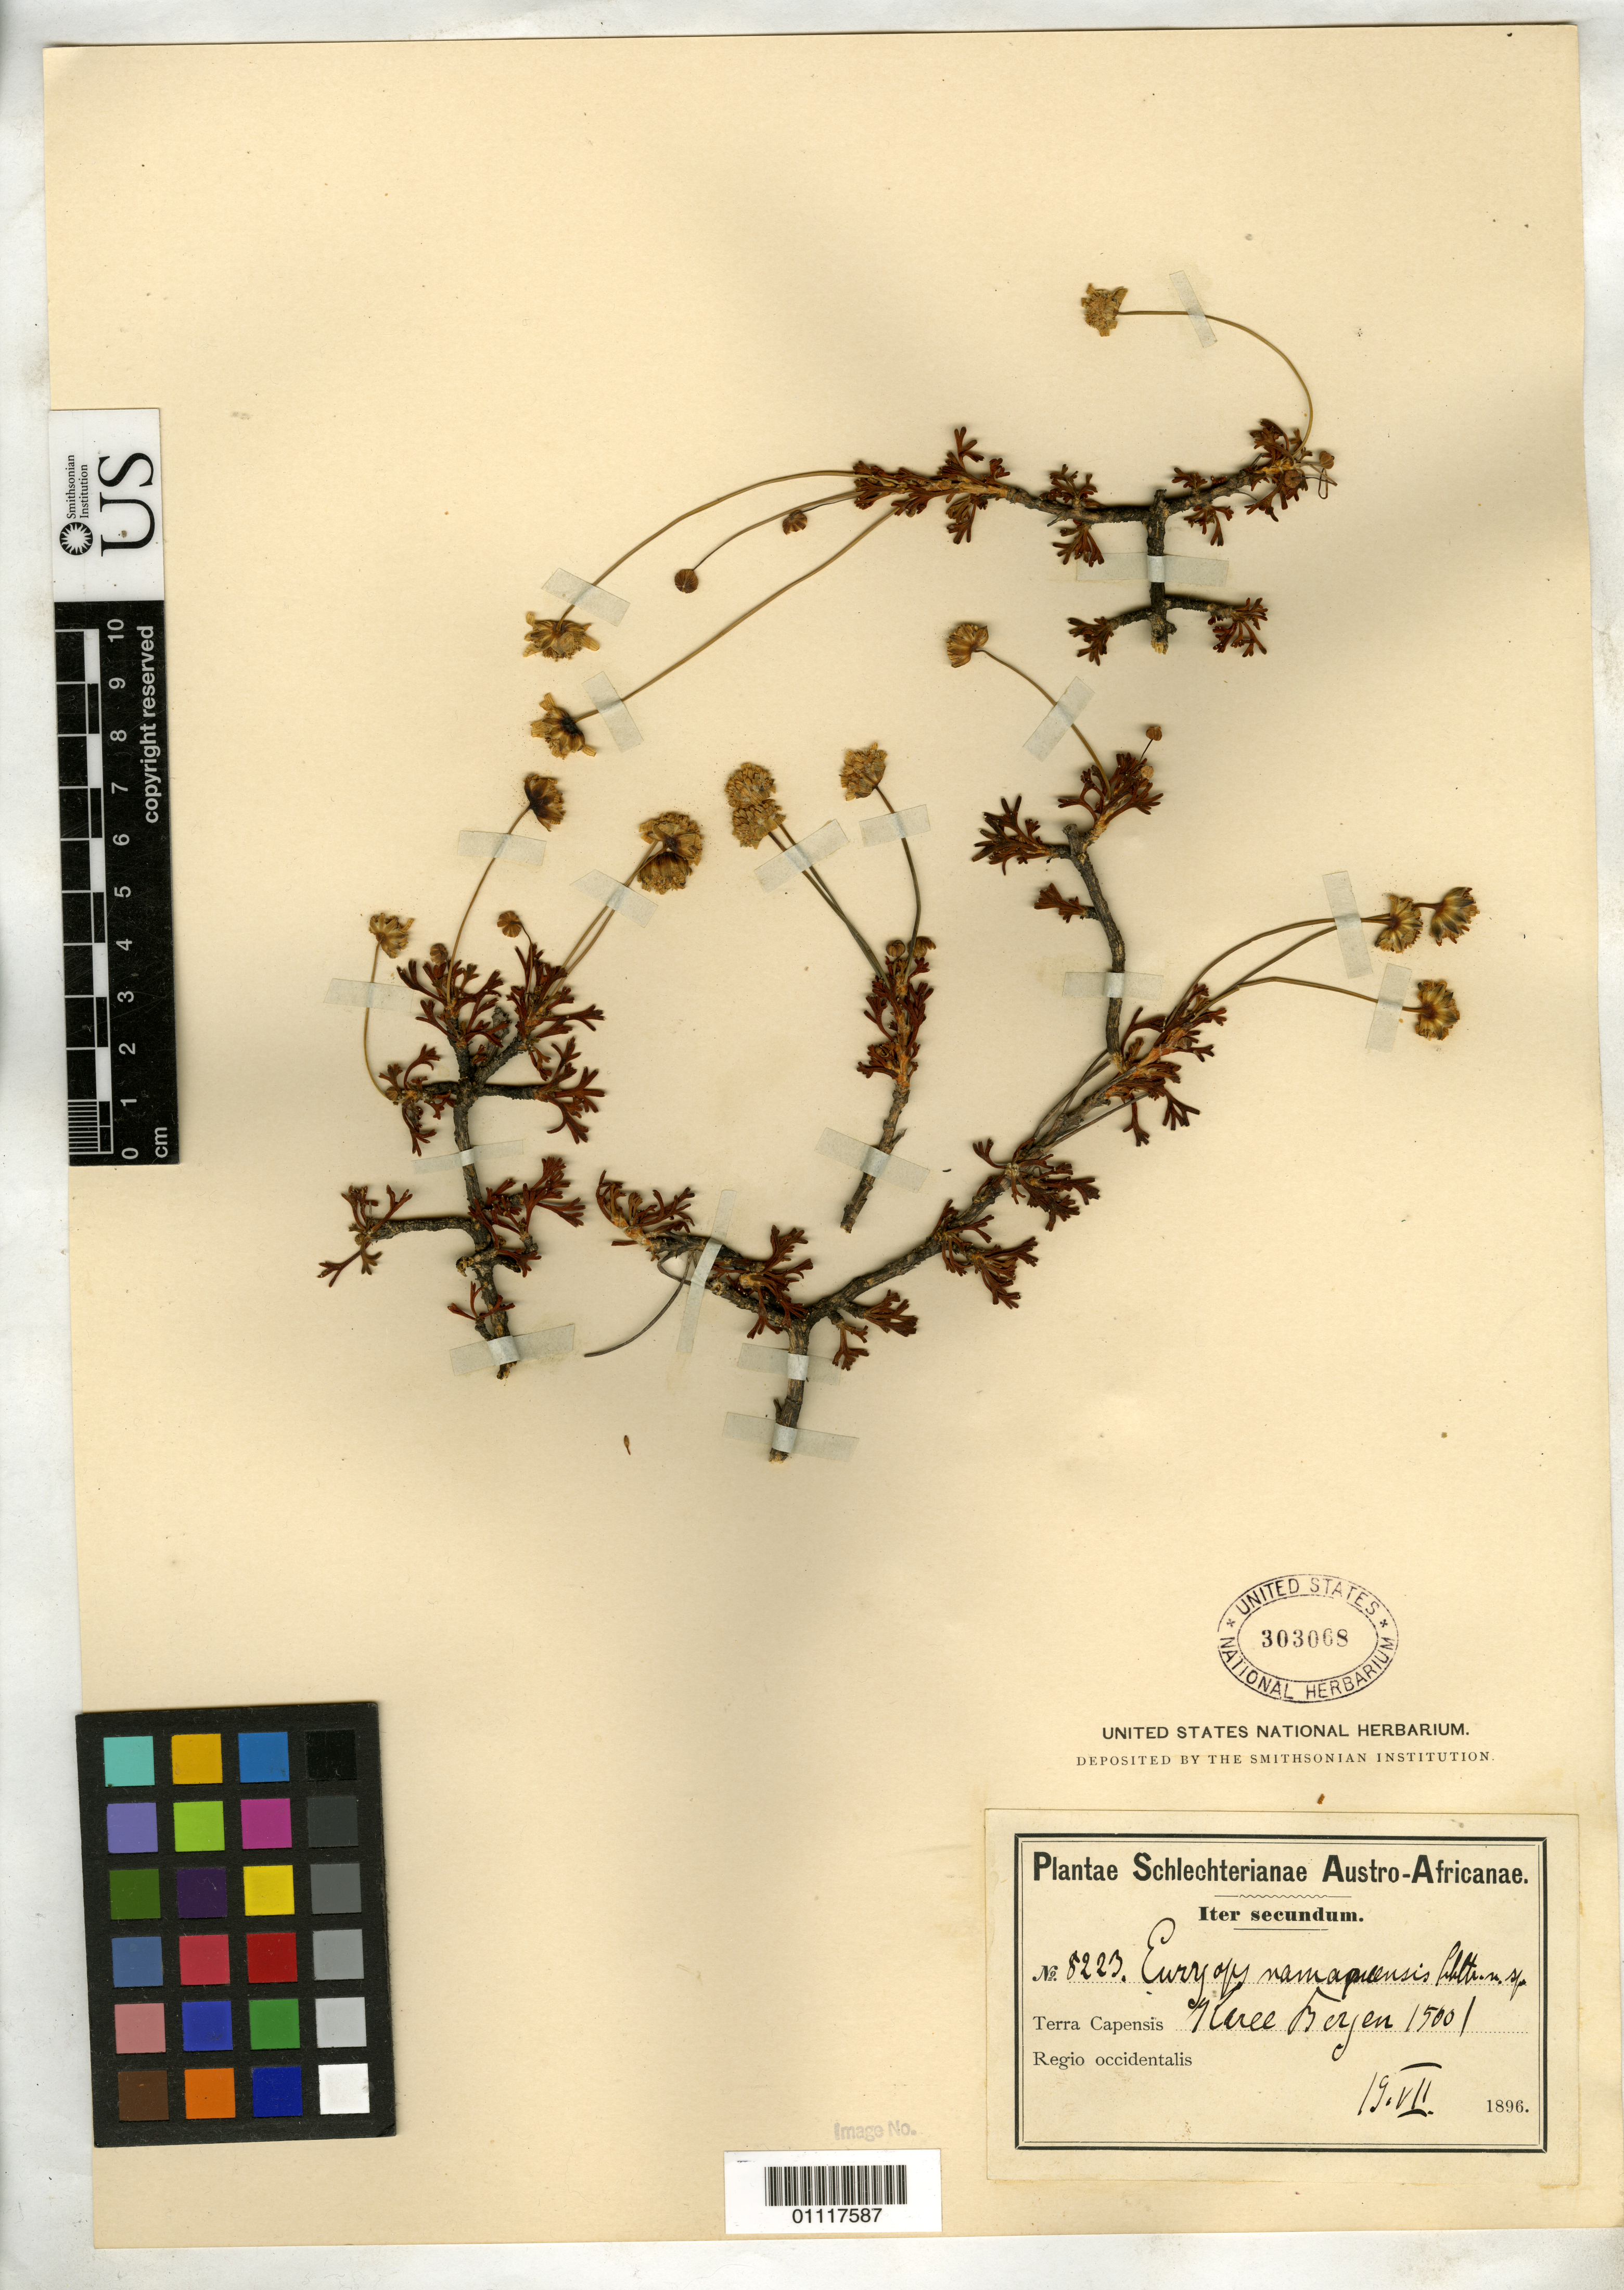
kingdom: Plantae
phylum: Tracheophyta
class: Magnoliopsida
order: Asterales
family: Asteraceae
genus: Euryops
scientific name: Euryops namaquensis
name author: Schltr.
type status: Type Collection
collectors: F. R. R. Schlechter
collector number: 8223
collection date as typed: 19 Jul 1896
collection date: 1896-07-19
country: South Africa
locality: Karree Bergen.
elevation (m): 457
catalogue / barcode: US 303068